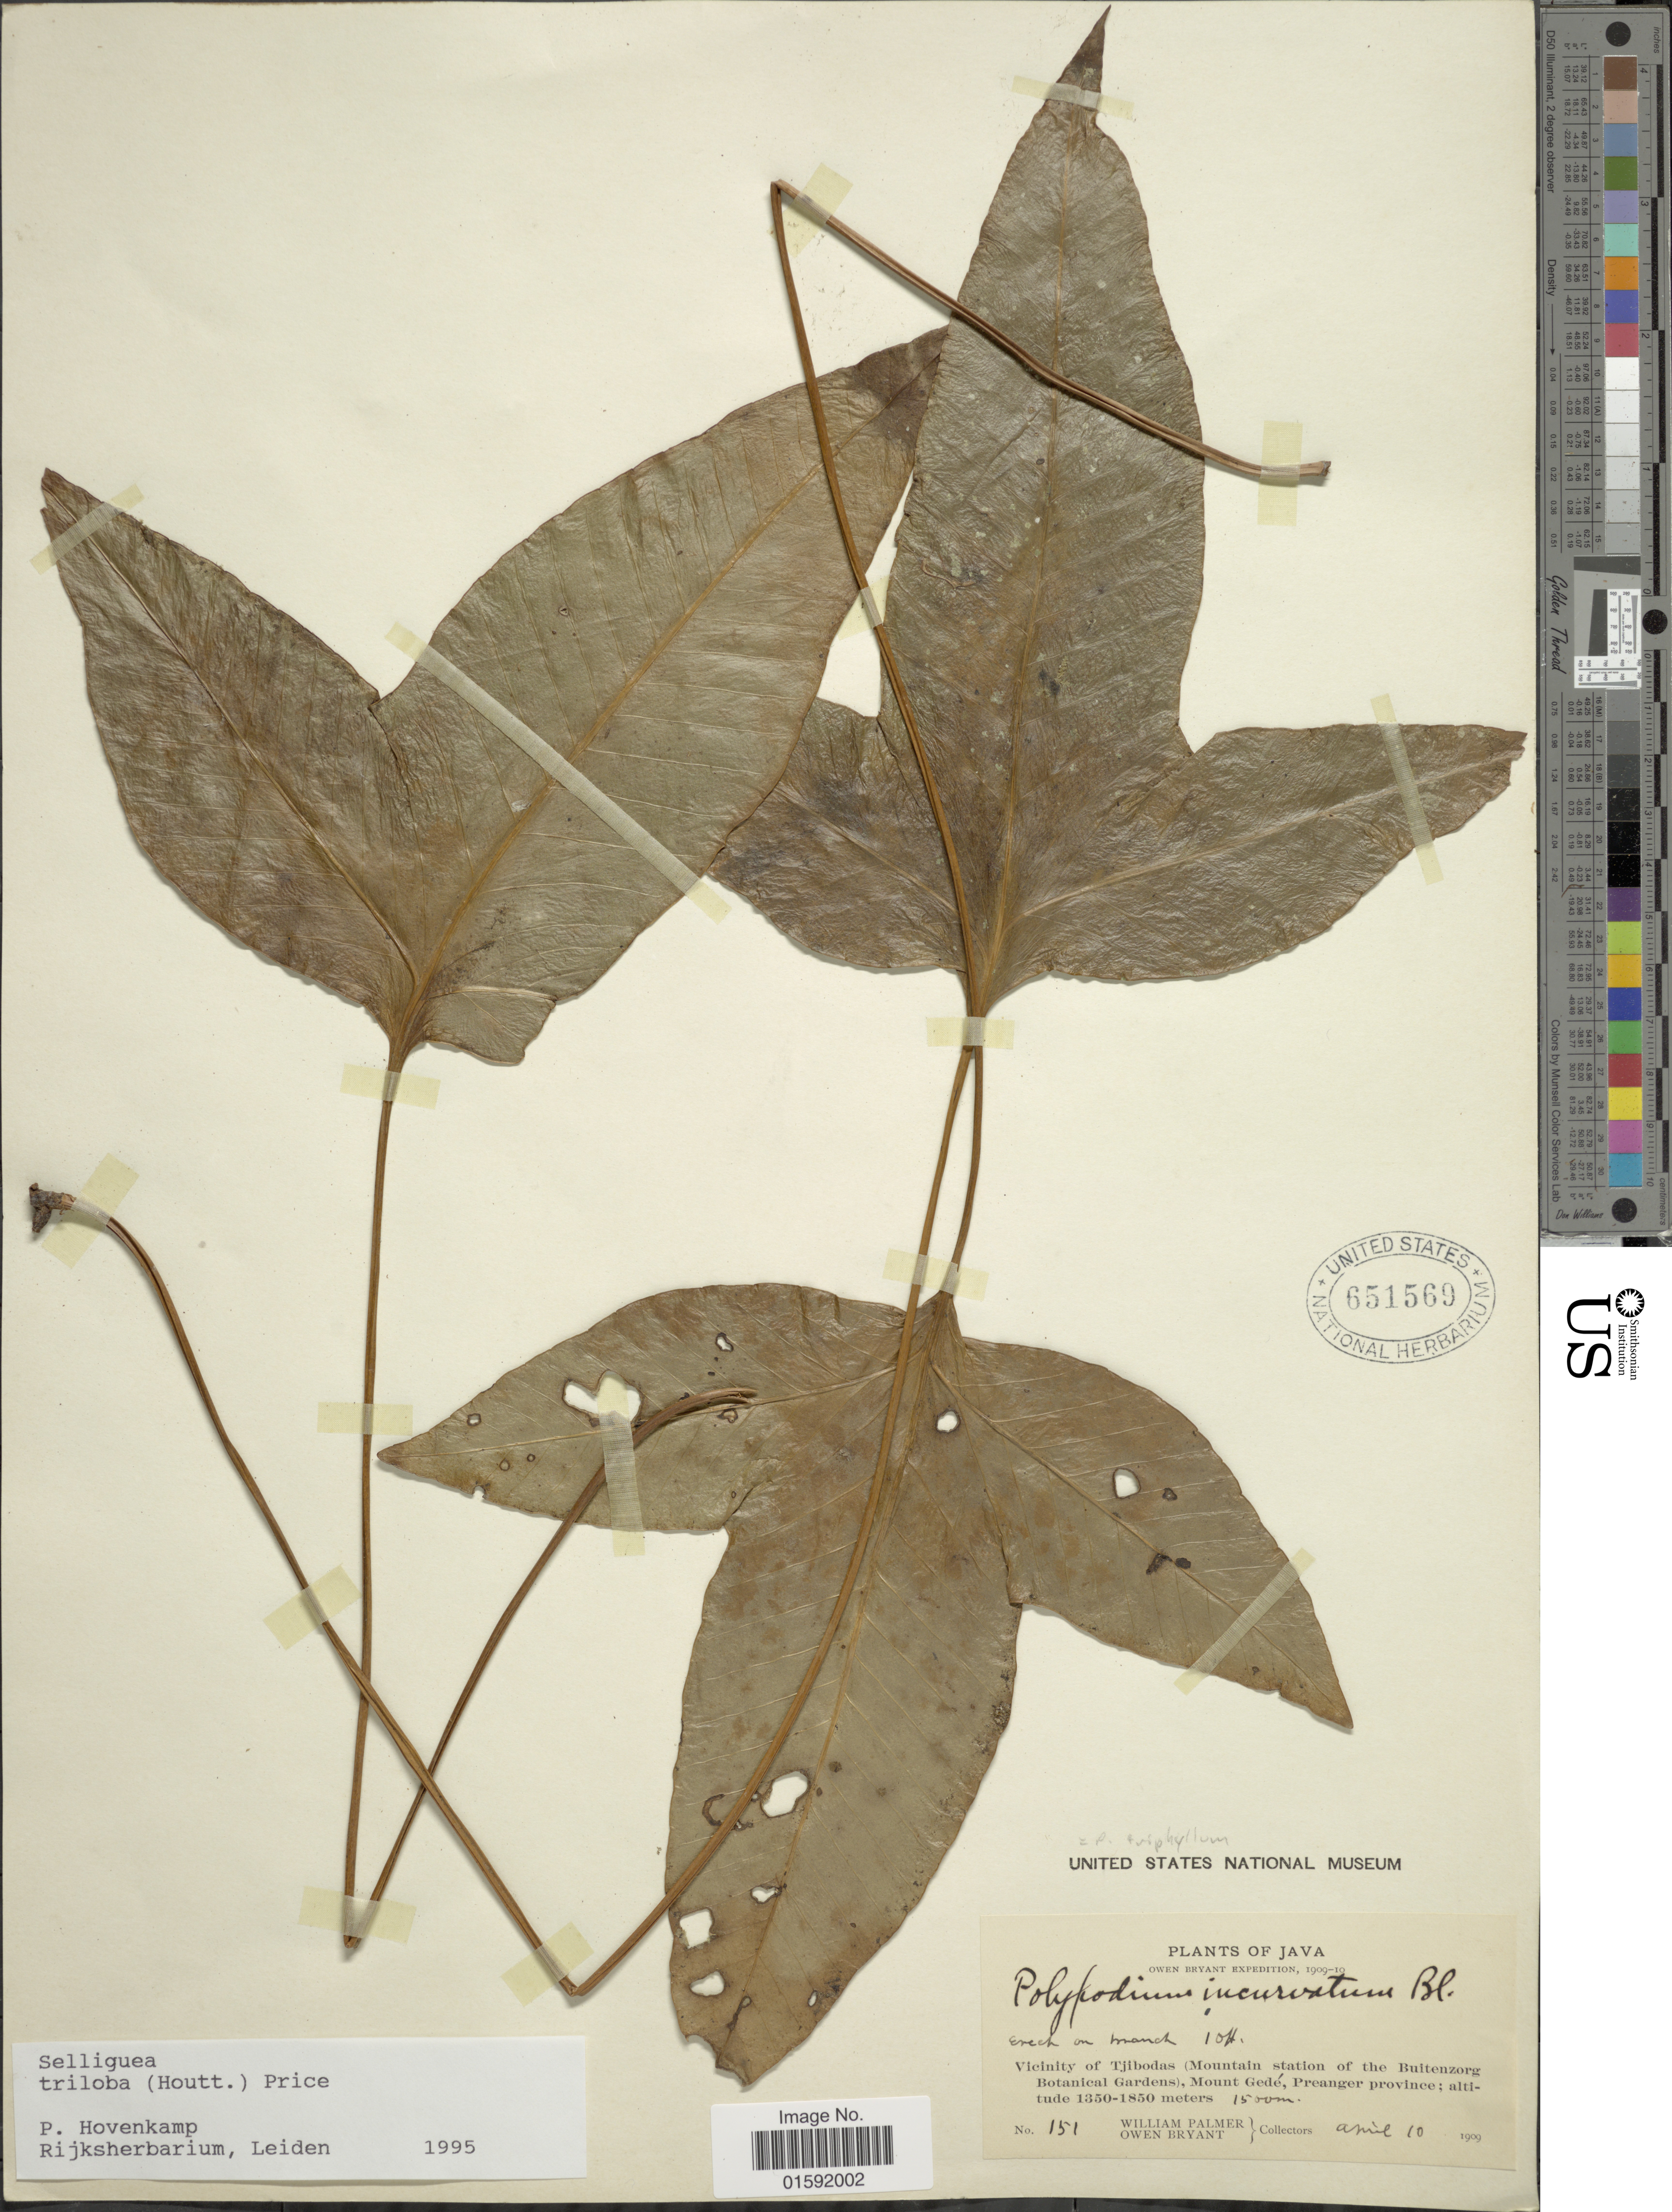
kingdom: Plantae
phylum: Tracheophyta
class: Polypodiopsida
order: Polypodiales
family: Polypodiaceae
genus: Selliguea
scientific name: Selliguea triloba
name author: (Houtt.) M.G. Price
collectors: W. Palmer & O. Bryant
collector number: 151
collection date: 1909-04-10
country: Indonesia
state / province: Java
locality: Vicinity of Tjiboas (Mountain station of the Buitenzorg Botanical Gardens), Mount Gedé, Preanger Province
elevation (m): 1500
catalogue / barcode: US 651569